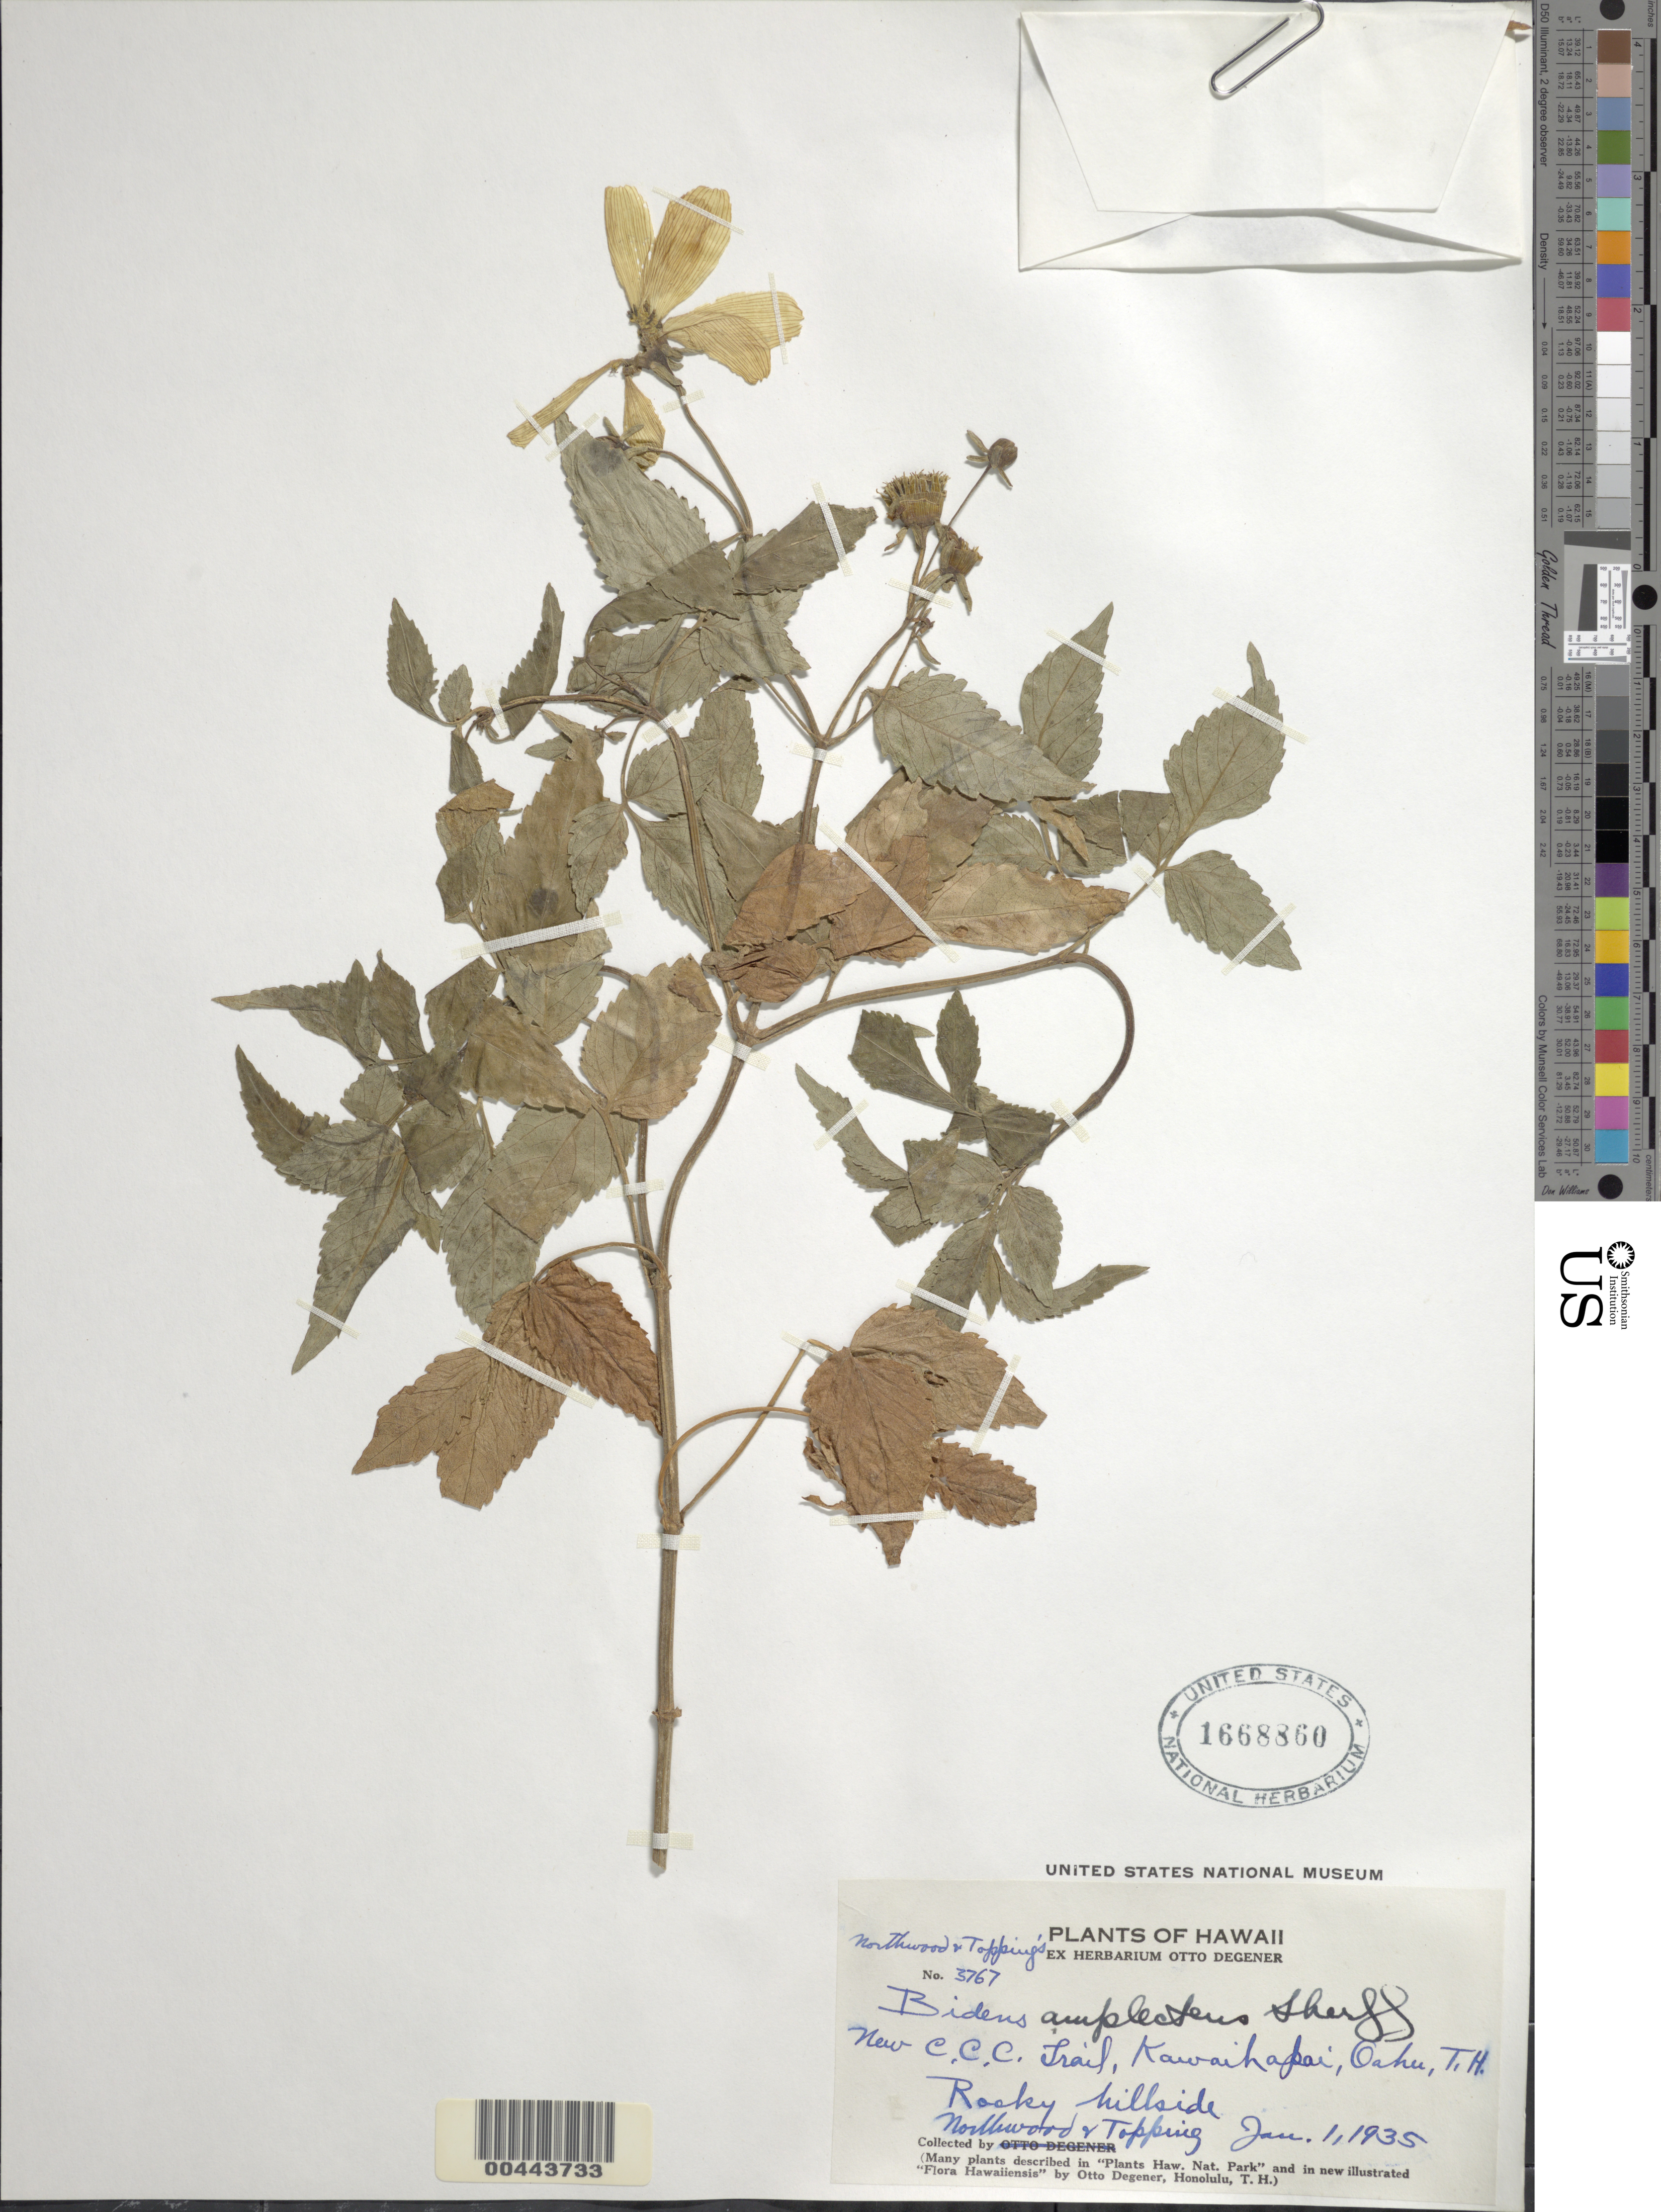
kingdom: Plantae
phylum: Tracheophyta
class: Magnoliopsida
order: Asterales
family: Asteraceae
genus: Bidens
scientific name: Bidens amplectens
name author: Sherff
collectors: -. Northwood & D. L. Topping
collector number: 3767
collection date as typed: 1 Jan 1935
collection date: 1935-01-01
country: United States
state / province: Hawaii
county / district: Honolulu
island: Oahu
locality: New C.C.C. Trail, Kawaihapai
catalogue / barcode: US 1668860